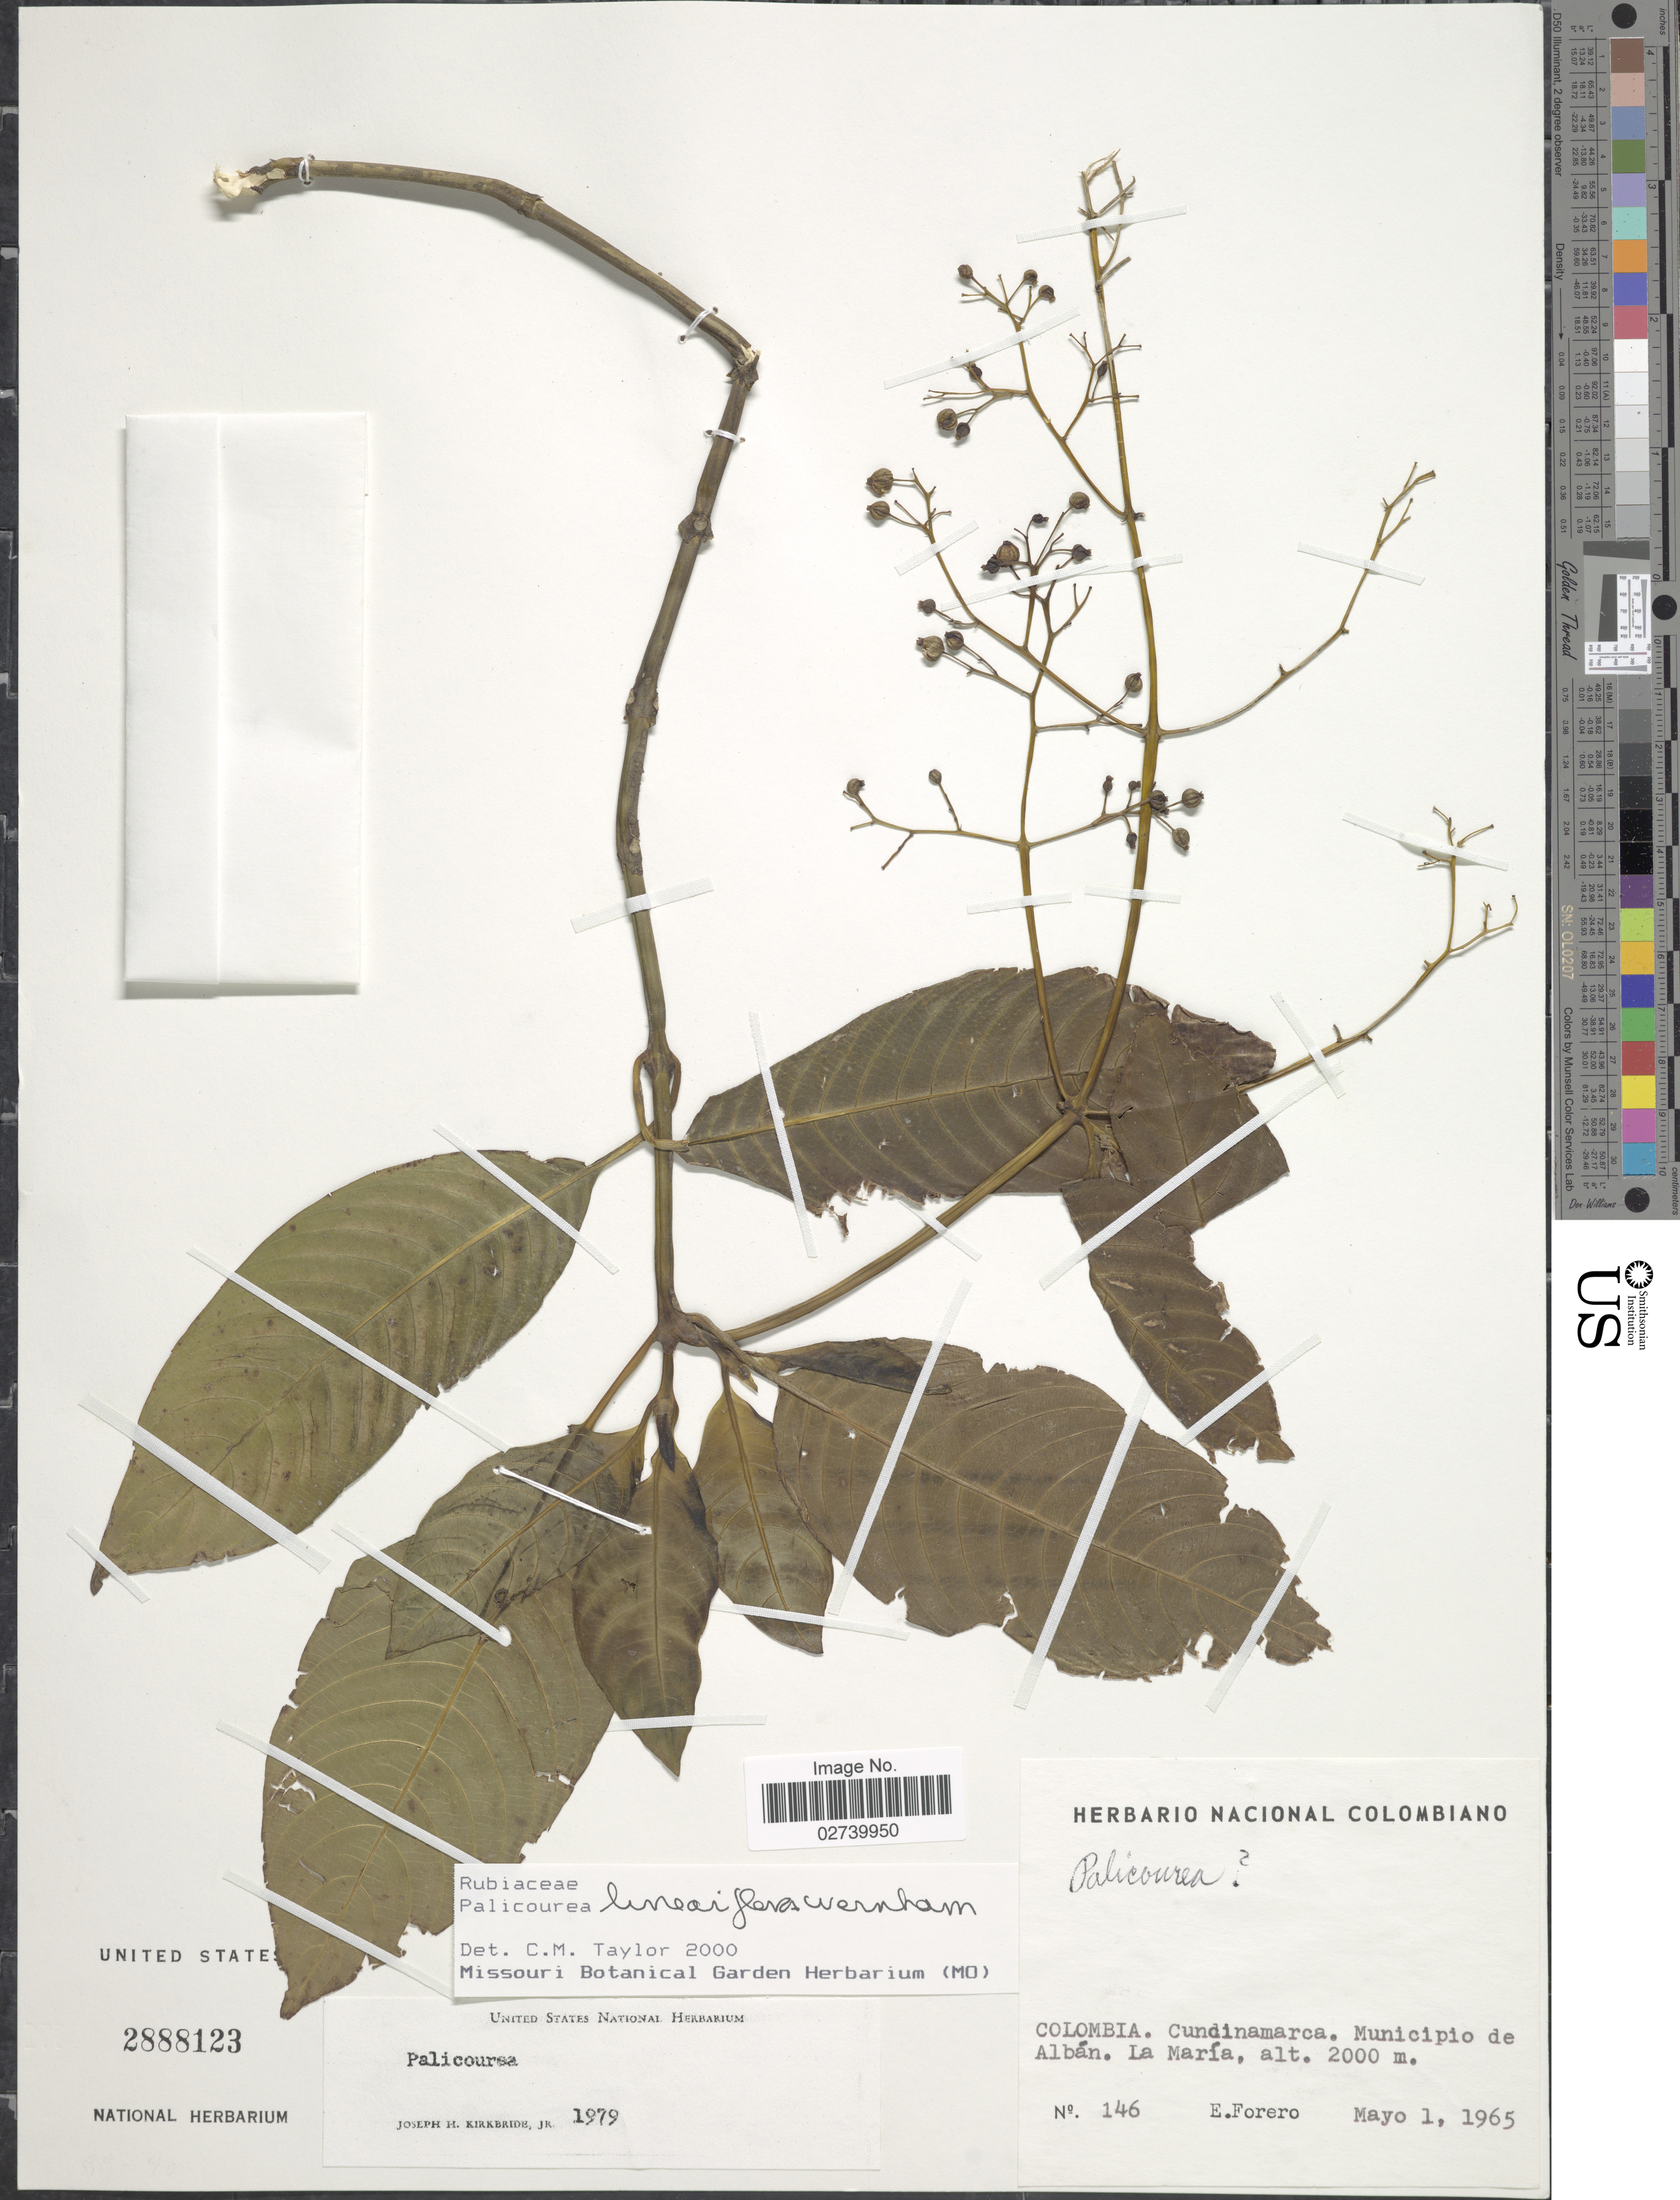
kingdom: Plantae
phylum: Tracheophyta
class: Magnoliopsida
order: Gentianales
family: Rubiaceae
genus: Palicourea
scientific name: Palicourea lineariflora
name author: Wernham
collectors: E. Forero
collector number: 146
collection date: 1965-05-01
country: Colombia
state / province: Cundinamarca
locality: Municipio de Albán. La María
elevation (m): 2000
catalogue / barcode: US 2888123